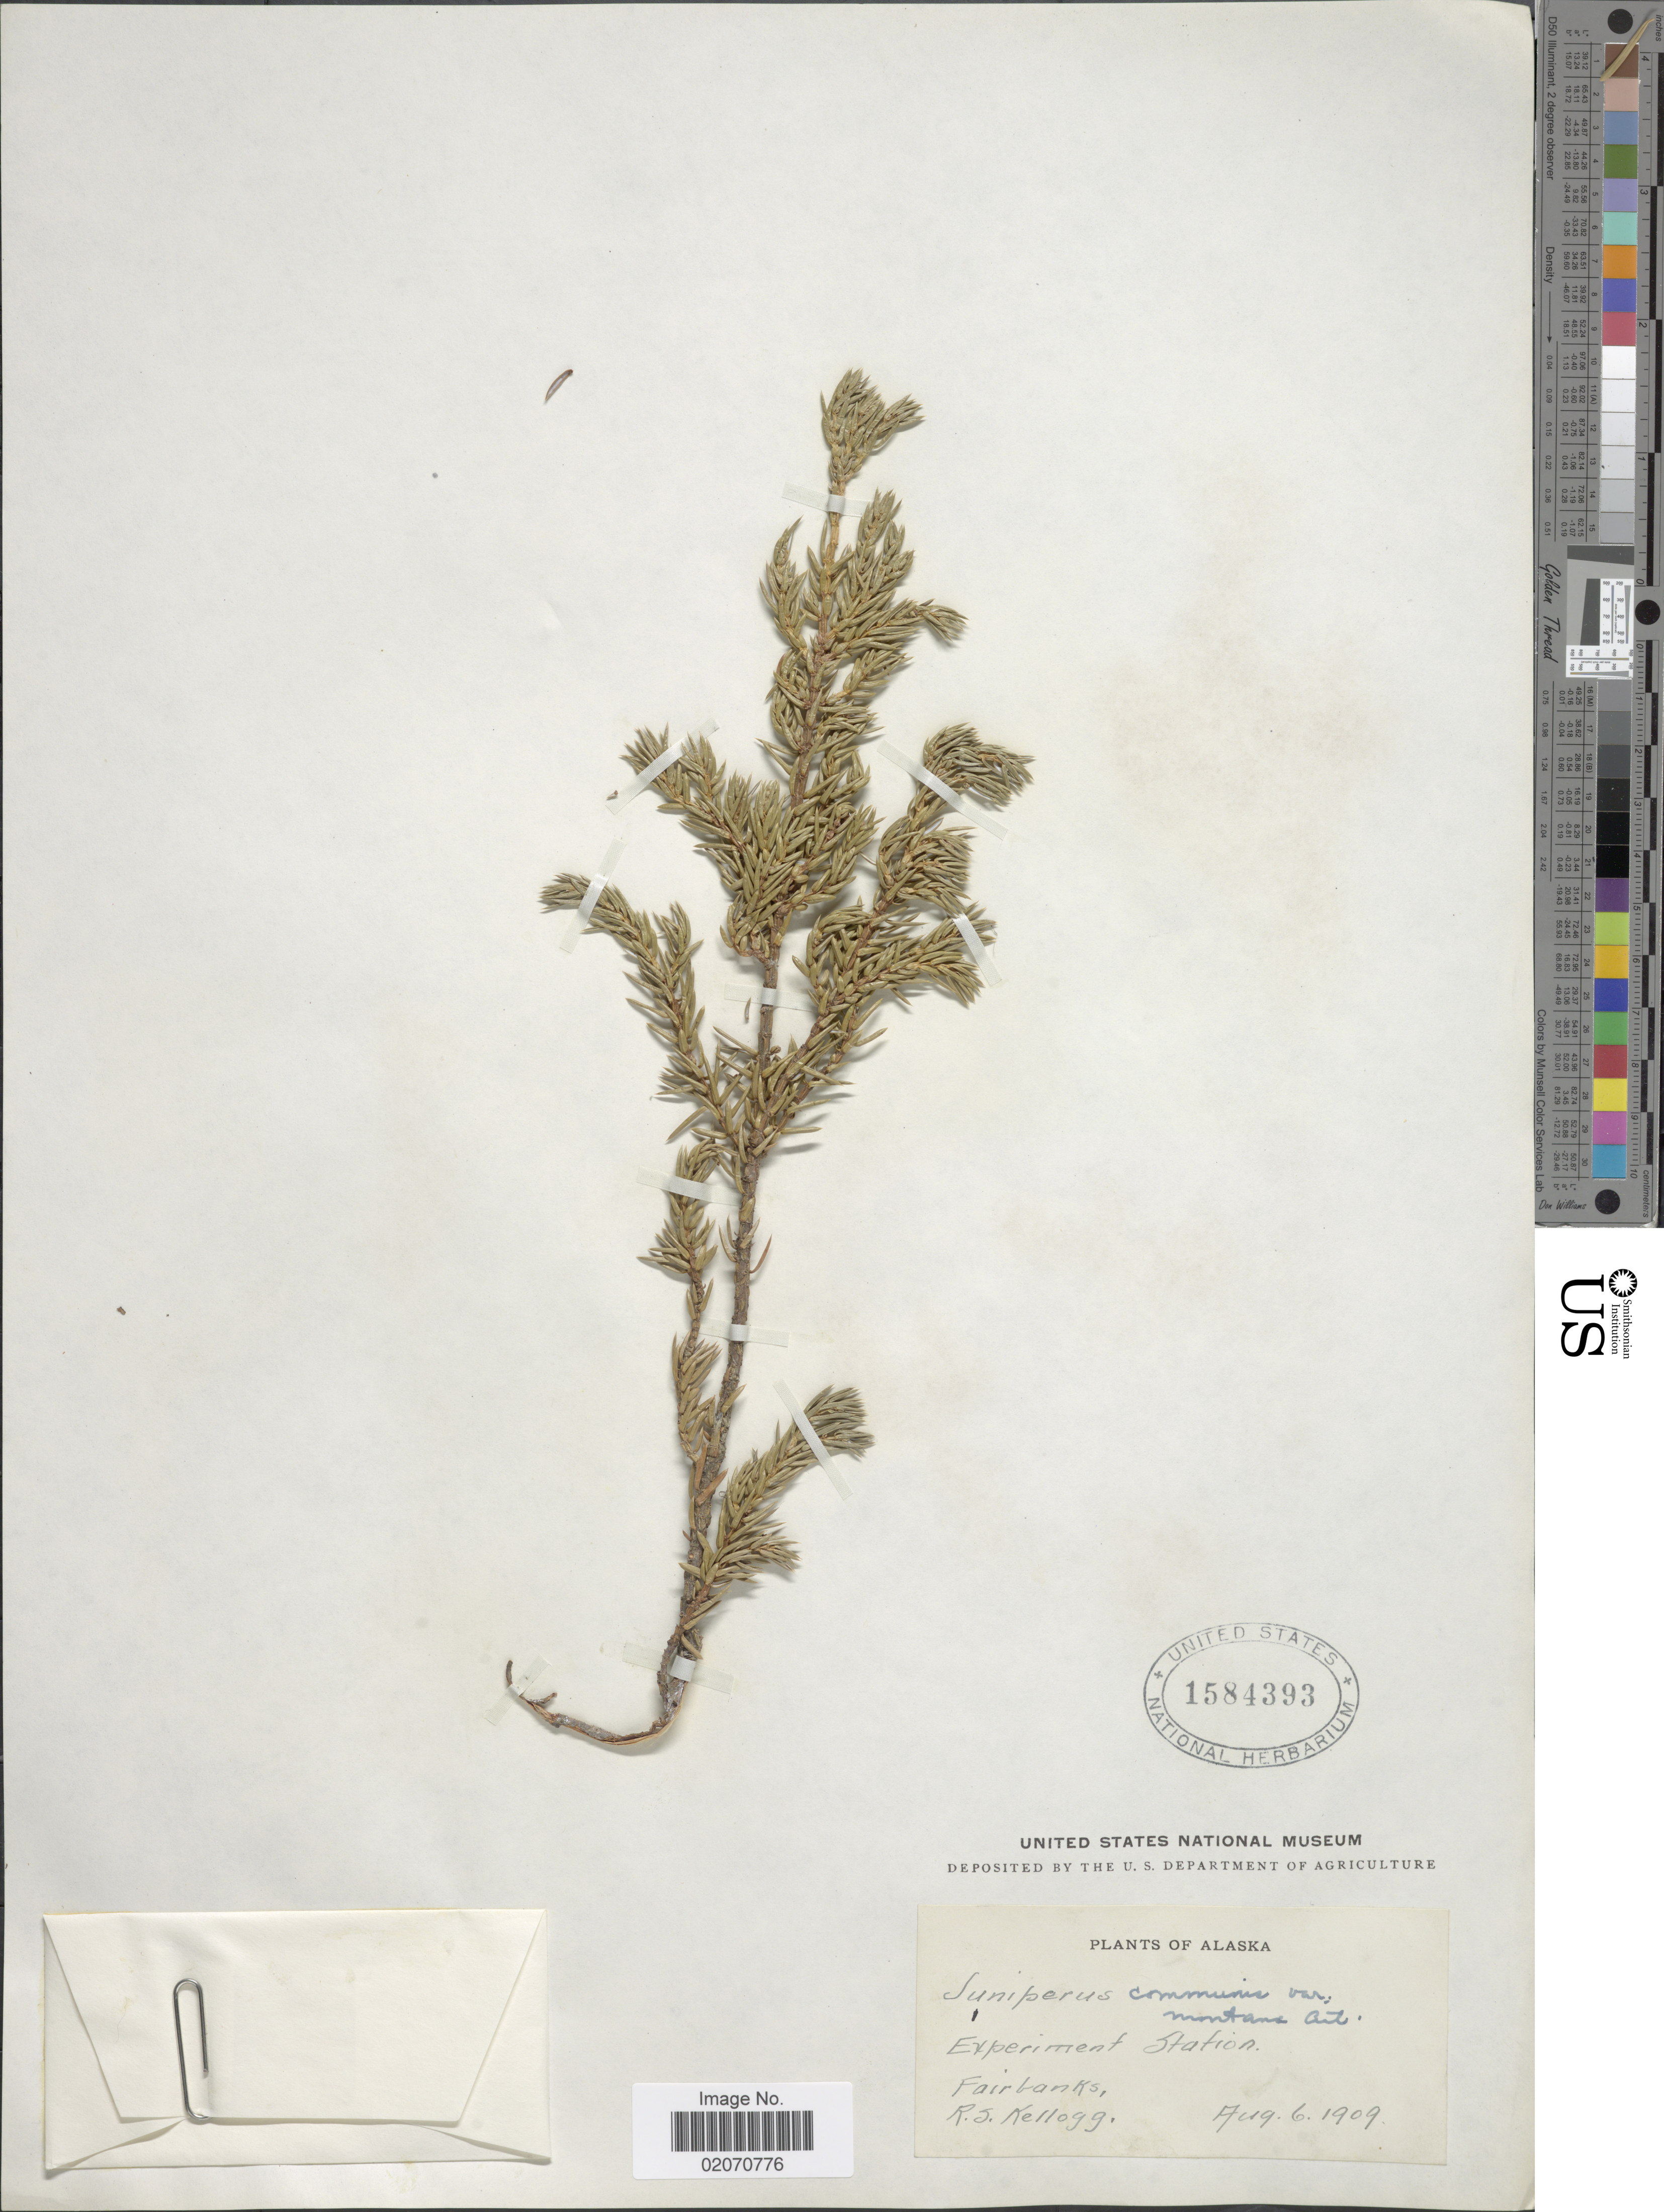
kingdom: Plantae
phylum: Tracheophyta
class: Pinopsida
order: Pinales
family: Cupressaceae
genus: Juniperus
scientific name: Juniperus communis subsp. nana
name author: (Willd.) Syme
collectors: R. Kellogg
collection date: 1909-08-06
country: United States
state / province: Alaska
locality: Experimental Station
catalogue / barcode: US 1584393